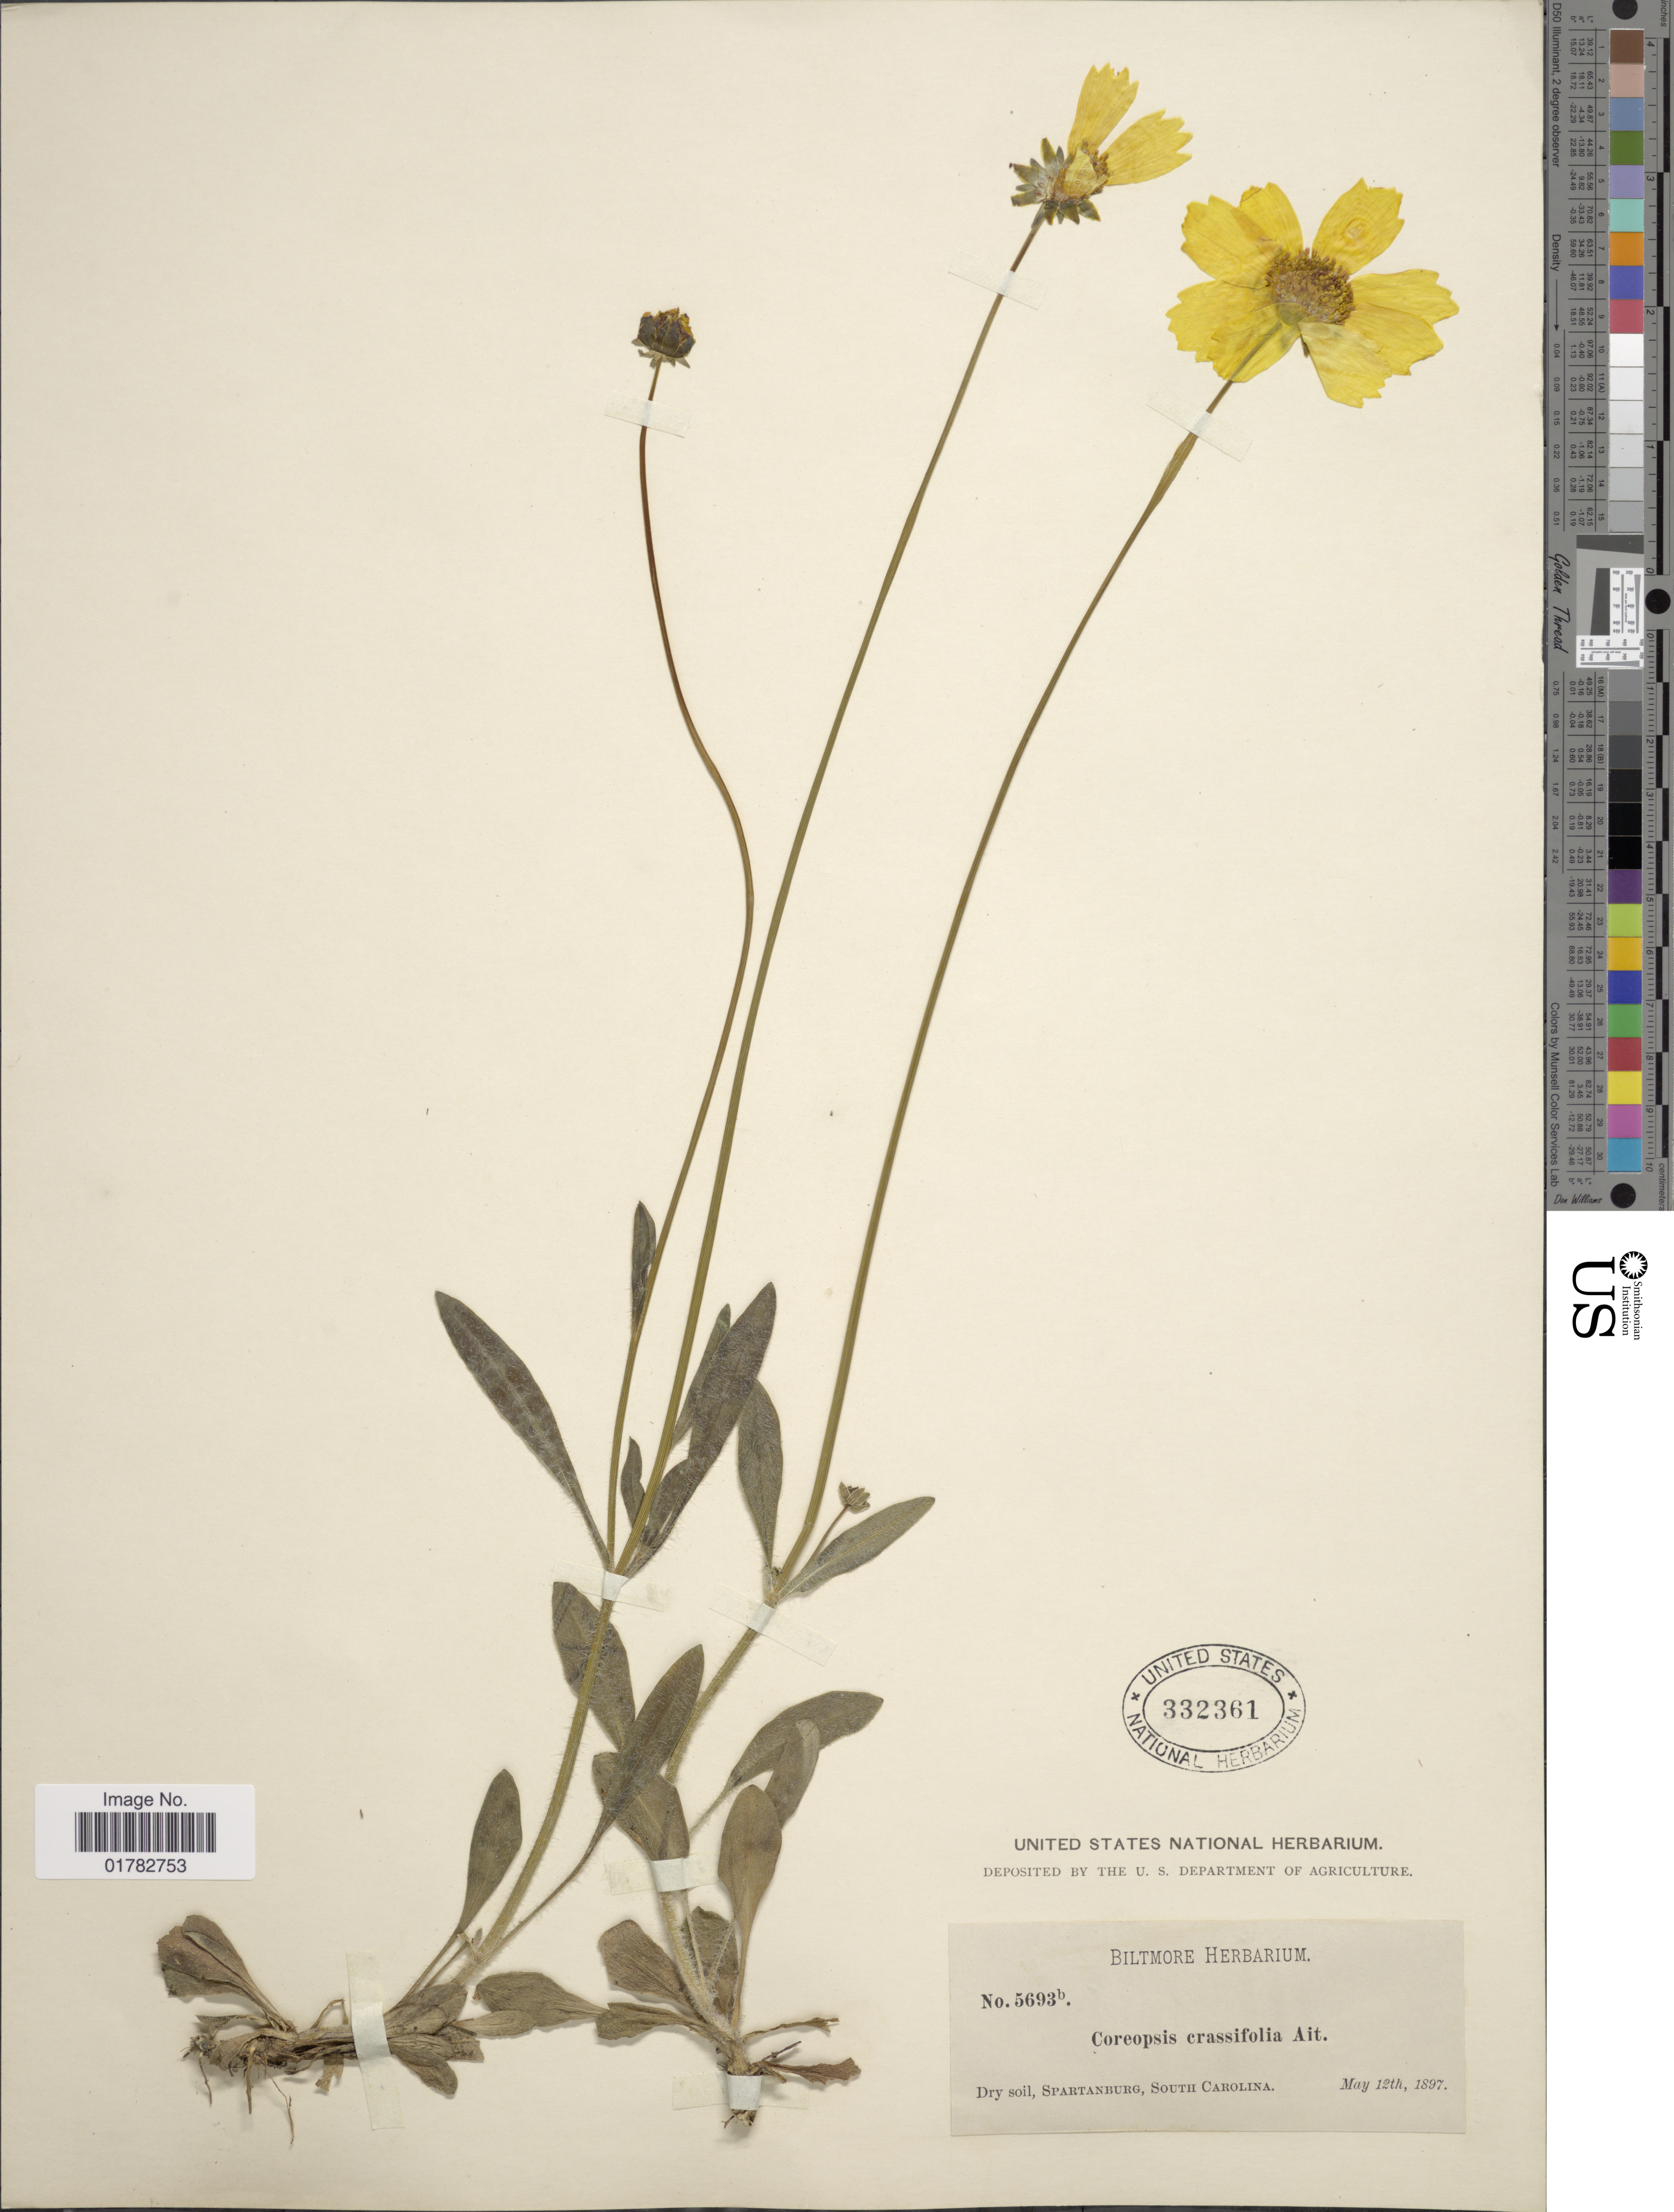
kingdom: Plantae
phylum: Tracheophyta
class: Magnoliopsida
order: Asterales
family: Asteraceae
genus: Coreopsis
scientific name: Coreopsis lanceolata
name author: L.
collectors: ex herb. Biltmore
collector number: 5693b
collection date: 1897-05-12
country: United States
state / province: South Carolina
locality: Dry soil, Spartanburg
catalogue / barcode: US 332361